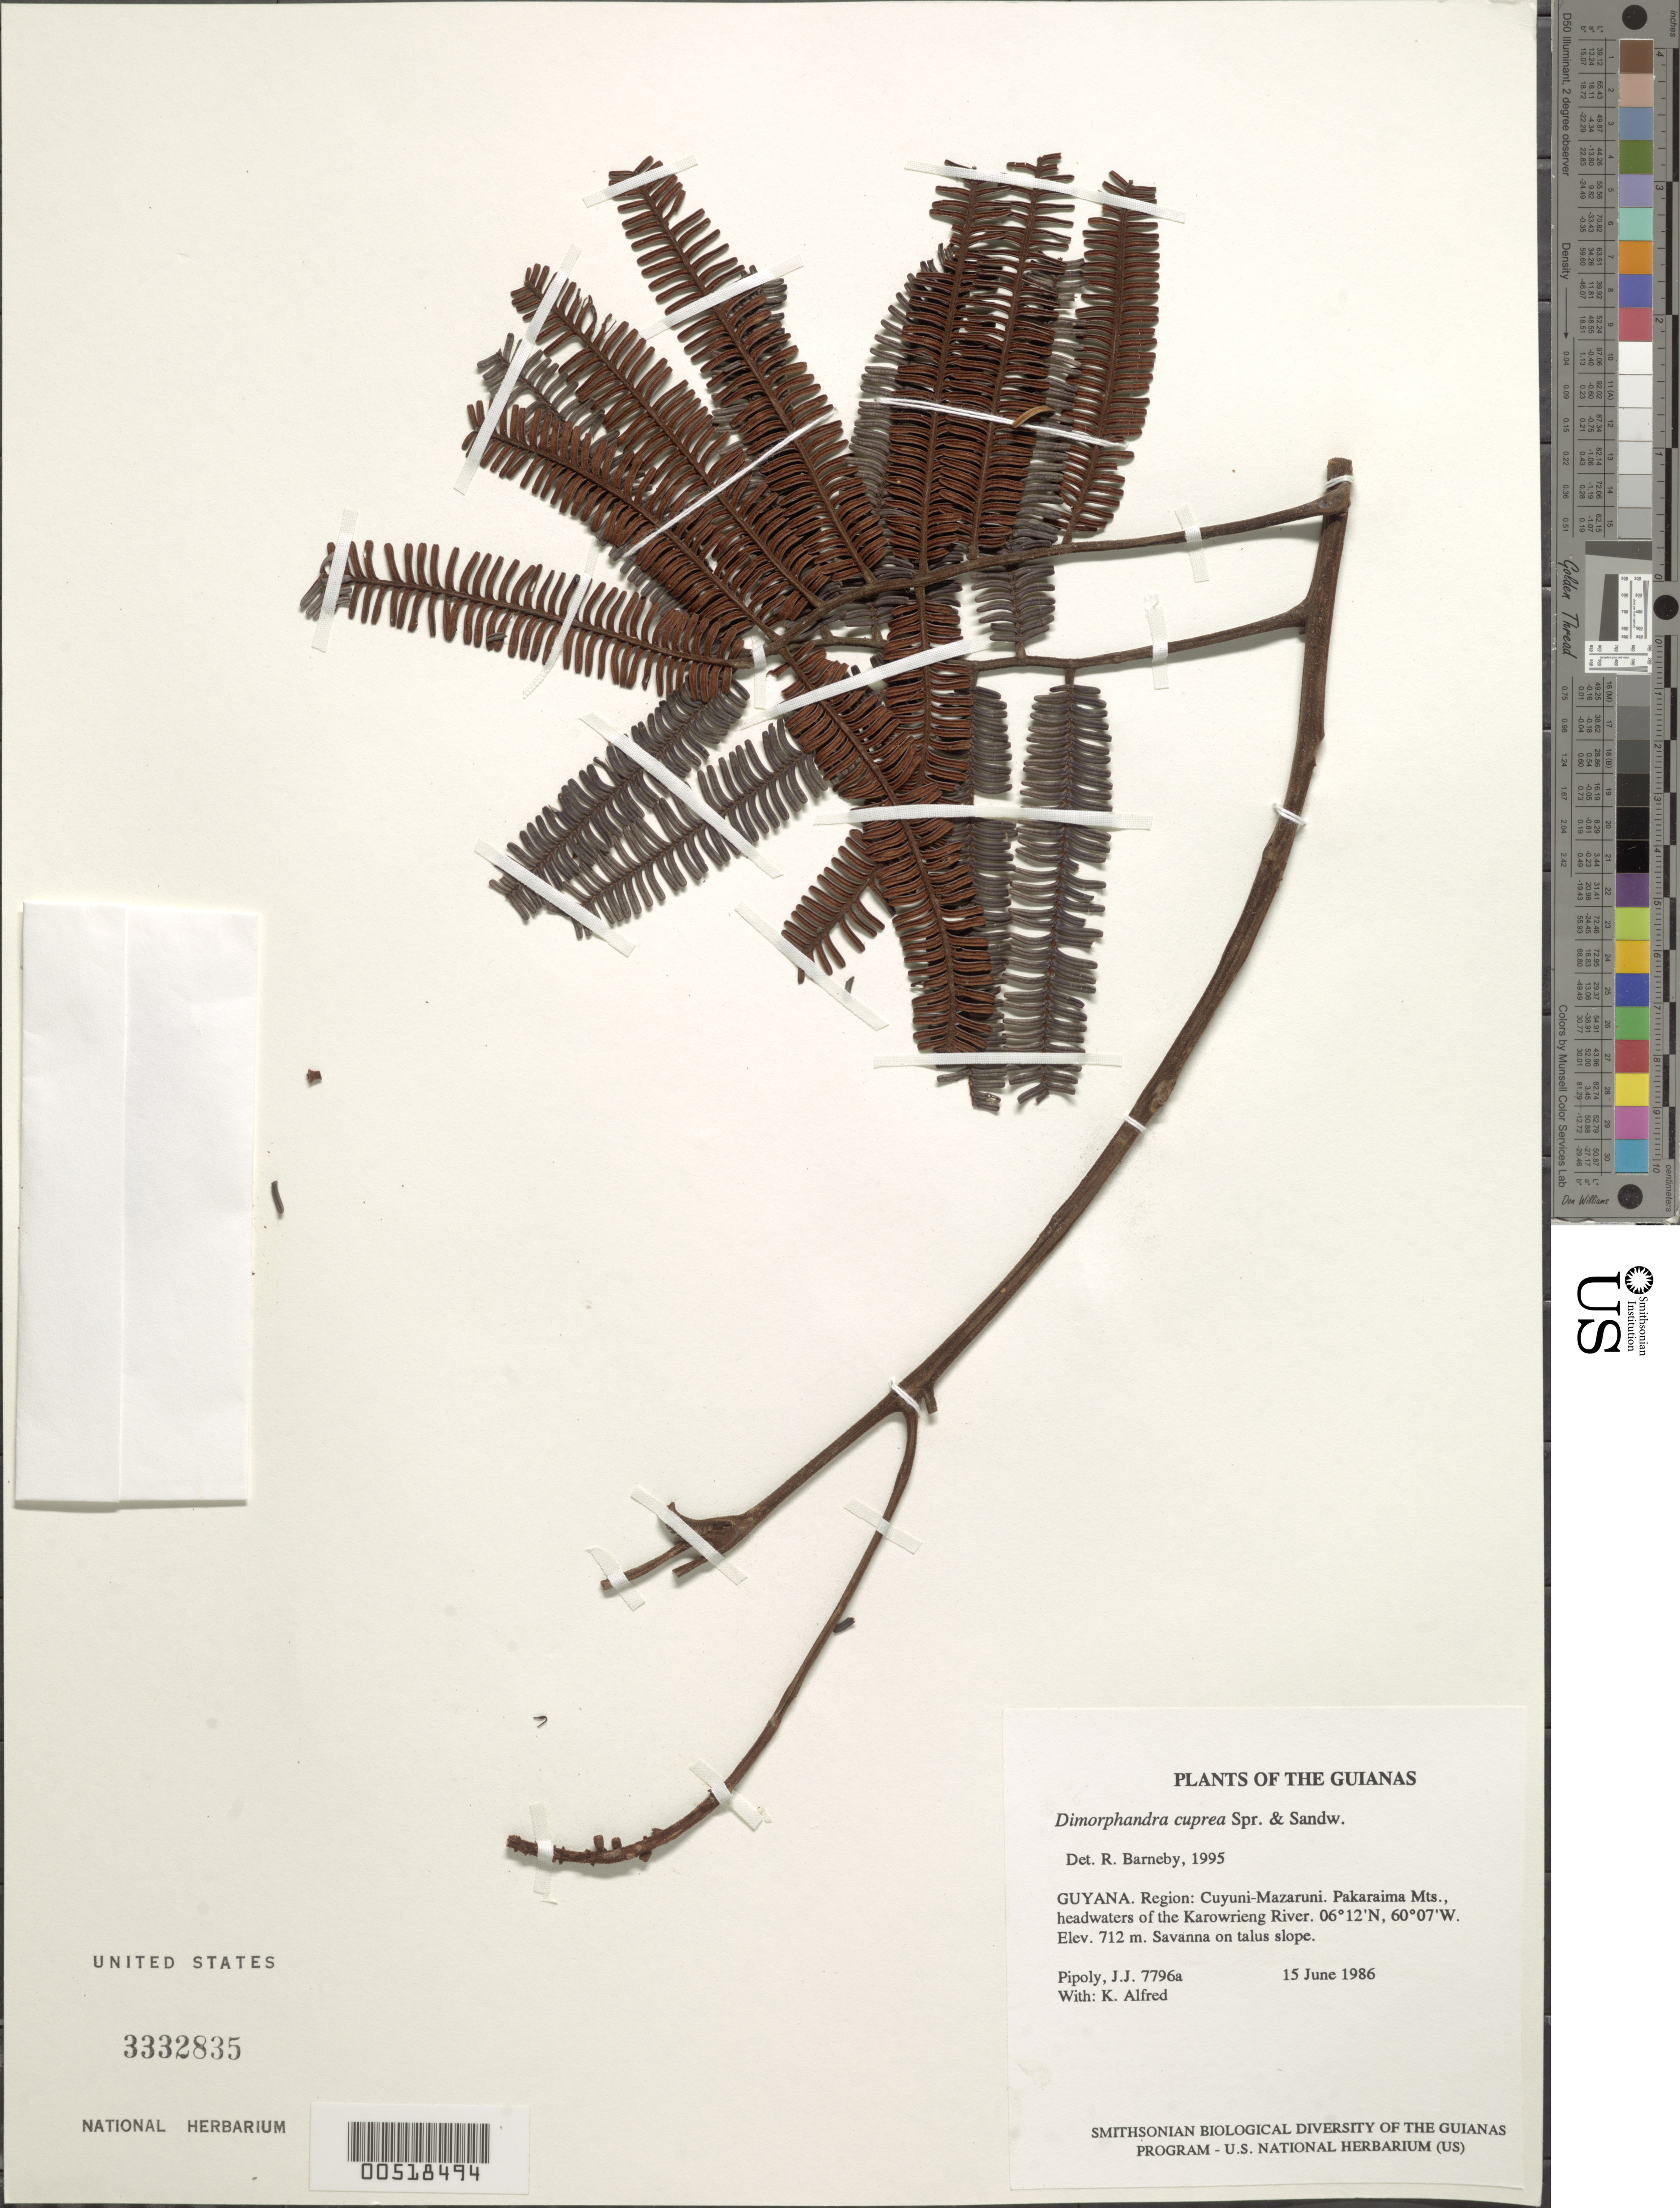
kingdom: Plantae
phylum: Tracheophyta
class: Magnoliopsida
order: Fabales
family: Fabaceae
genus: Dimorphandra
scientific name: Dimorphandra cuprea subsp. cuprea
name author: Sprague & Sandwith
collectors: J. J. Pipoly & K. Alfred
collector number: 7796 a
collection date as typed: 15 June 1986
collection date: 1986-06-15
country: Guyana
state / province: Cuyuni-Mazaruni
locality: Pakaraima Mts., headwaters of the Karowrieng River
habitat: Savanna on talus slope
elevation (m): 712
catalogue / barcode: US 3332835